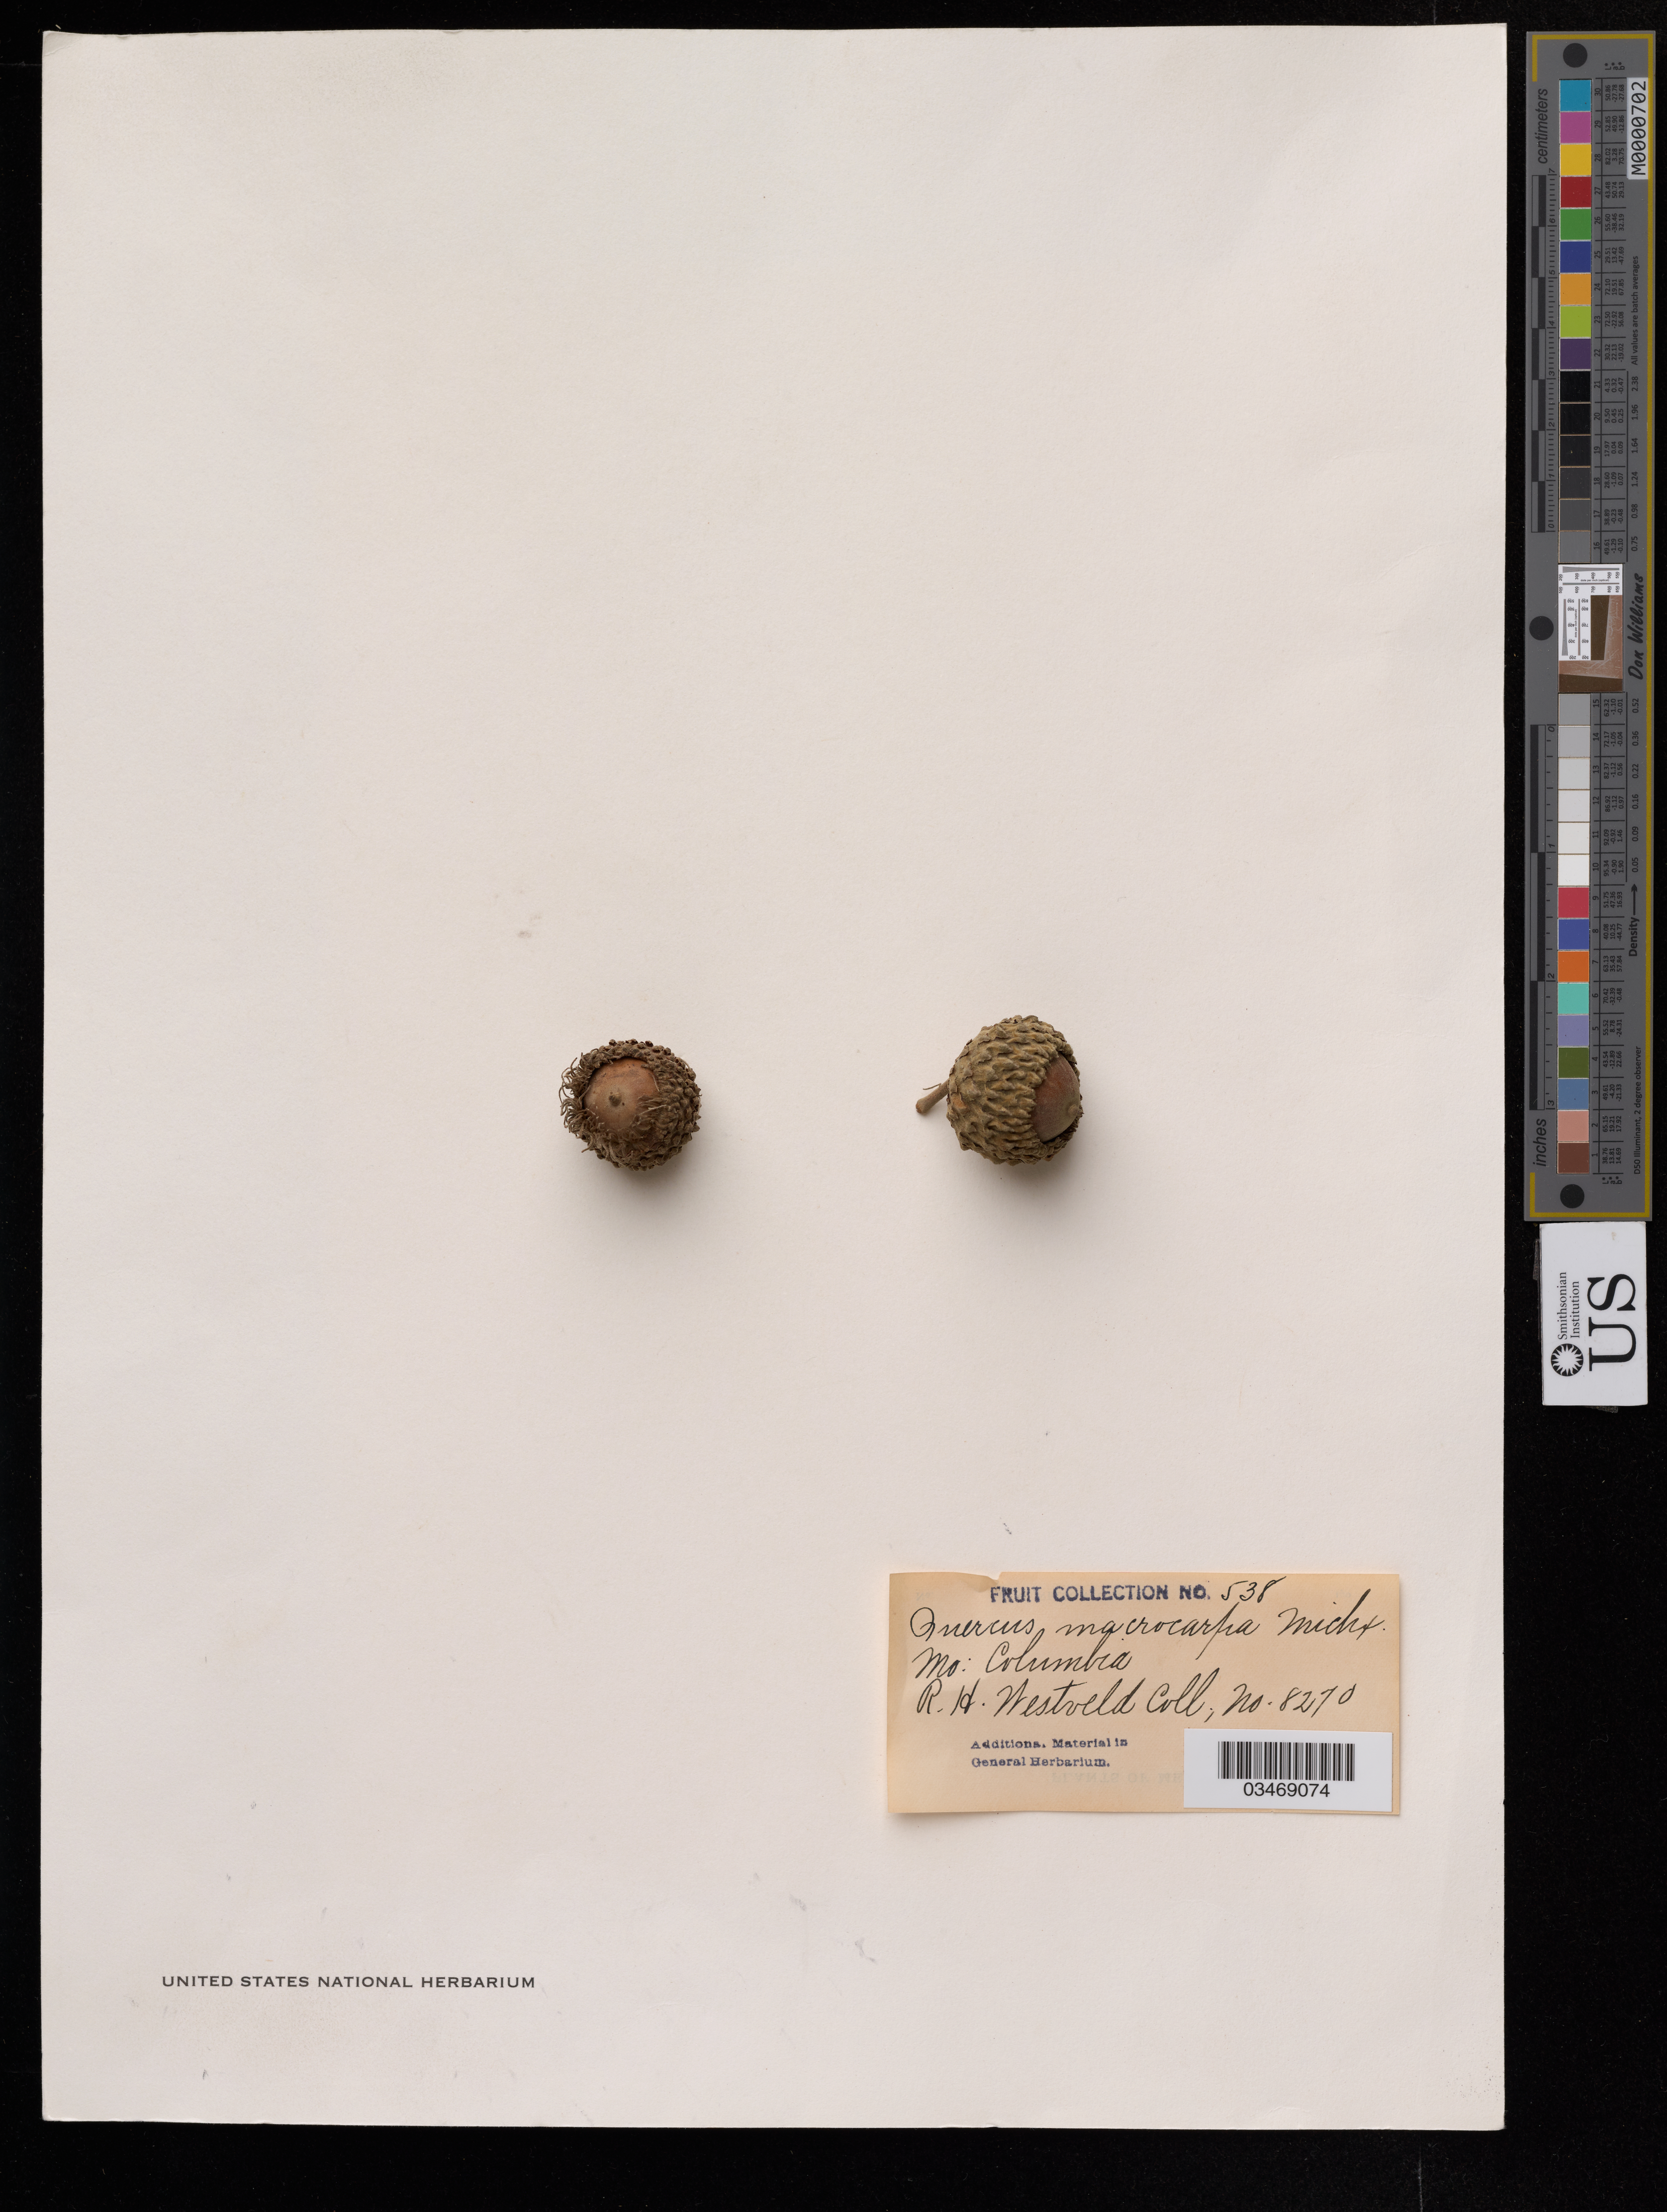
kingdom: Plantae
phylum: Tracheophyta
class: Magnoliopsida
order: Fagales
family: Fagaceae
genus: Quercus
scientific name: Quercus macrocarpa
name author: Michx.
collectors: R. Westveld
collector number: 8270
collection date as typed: Transcribed d/m/y: 20/10/36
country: United States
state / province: Missouri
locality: Columbia.